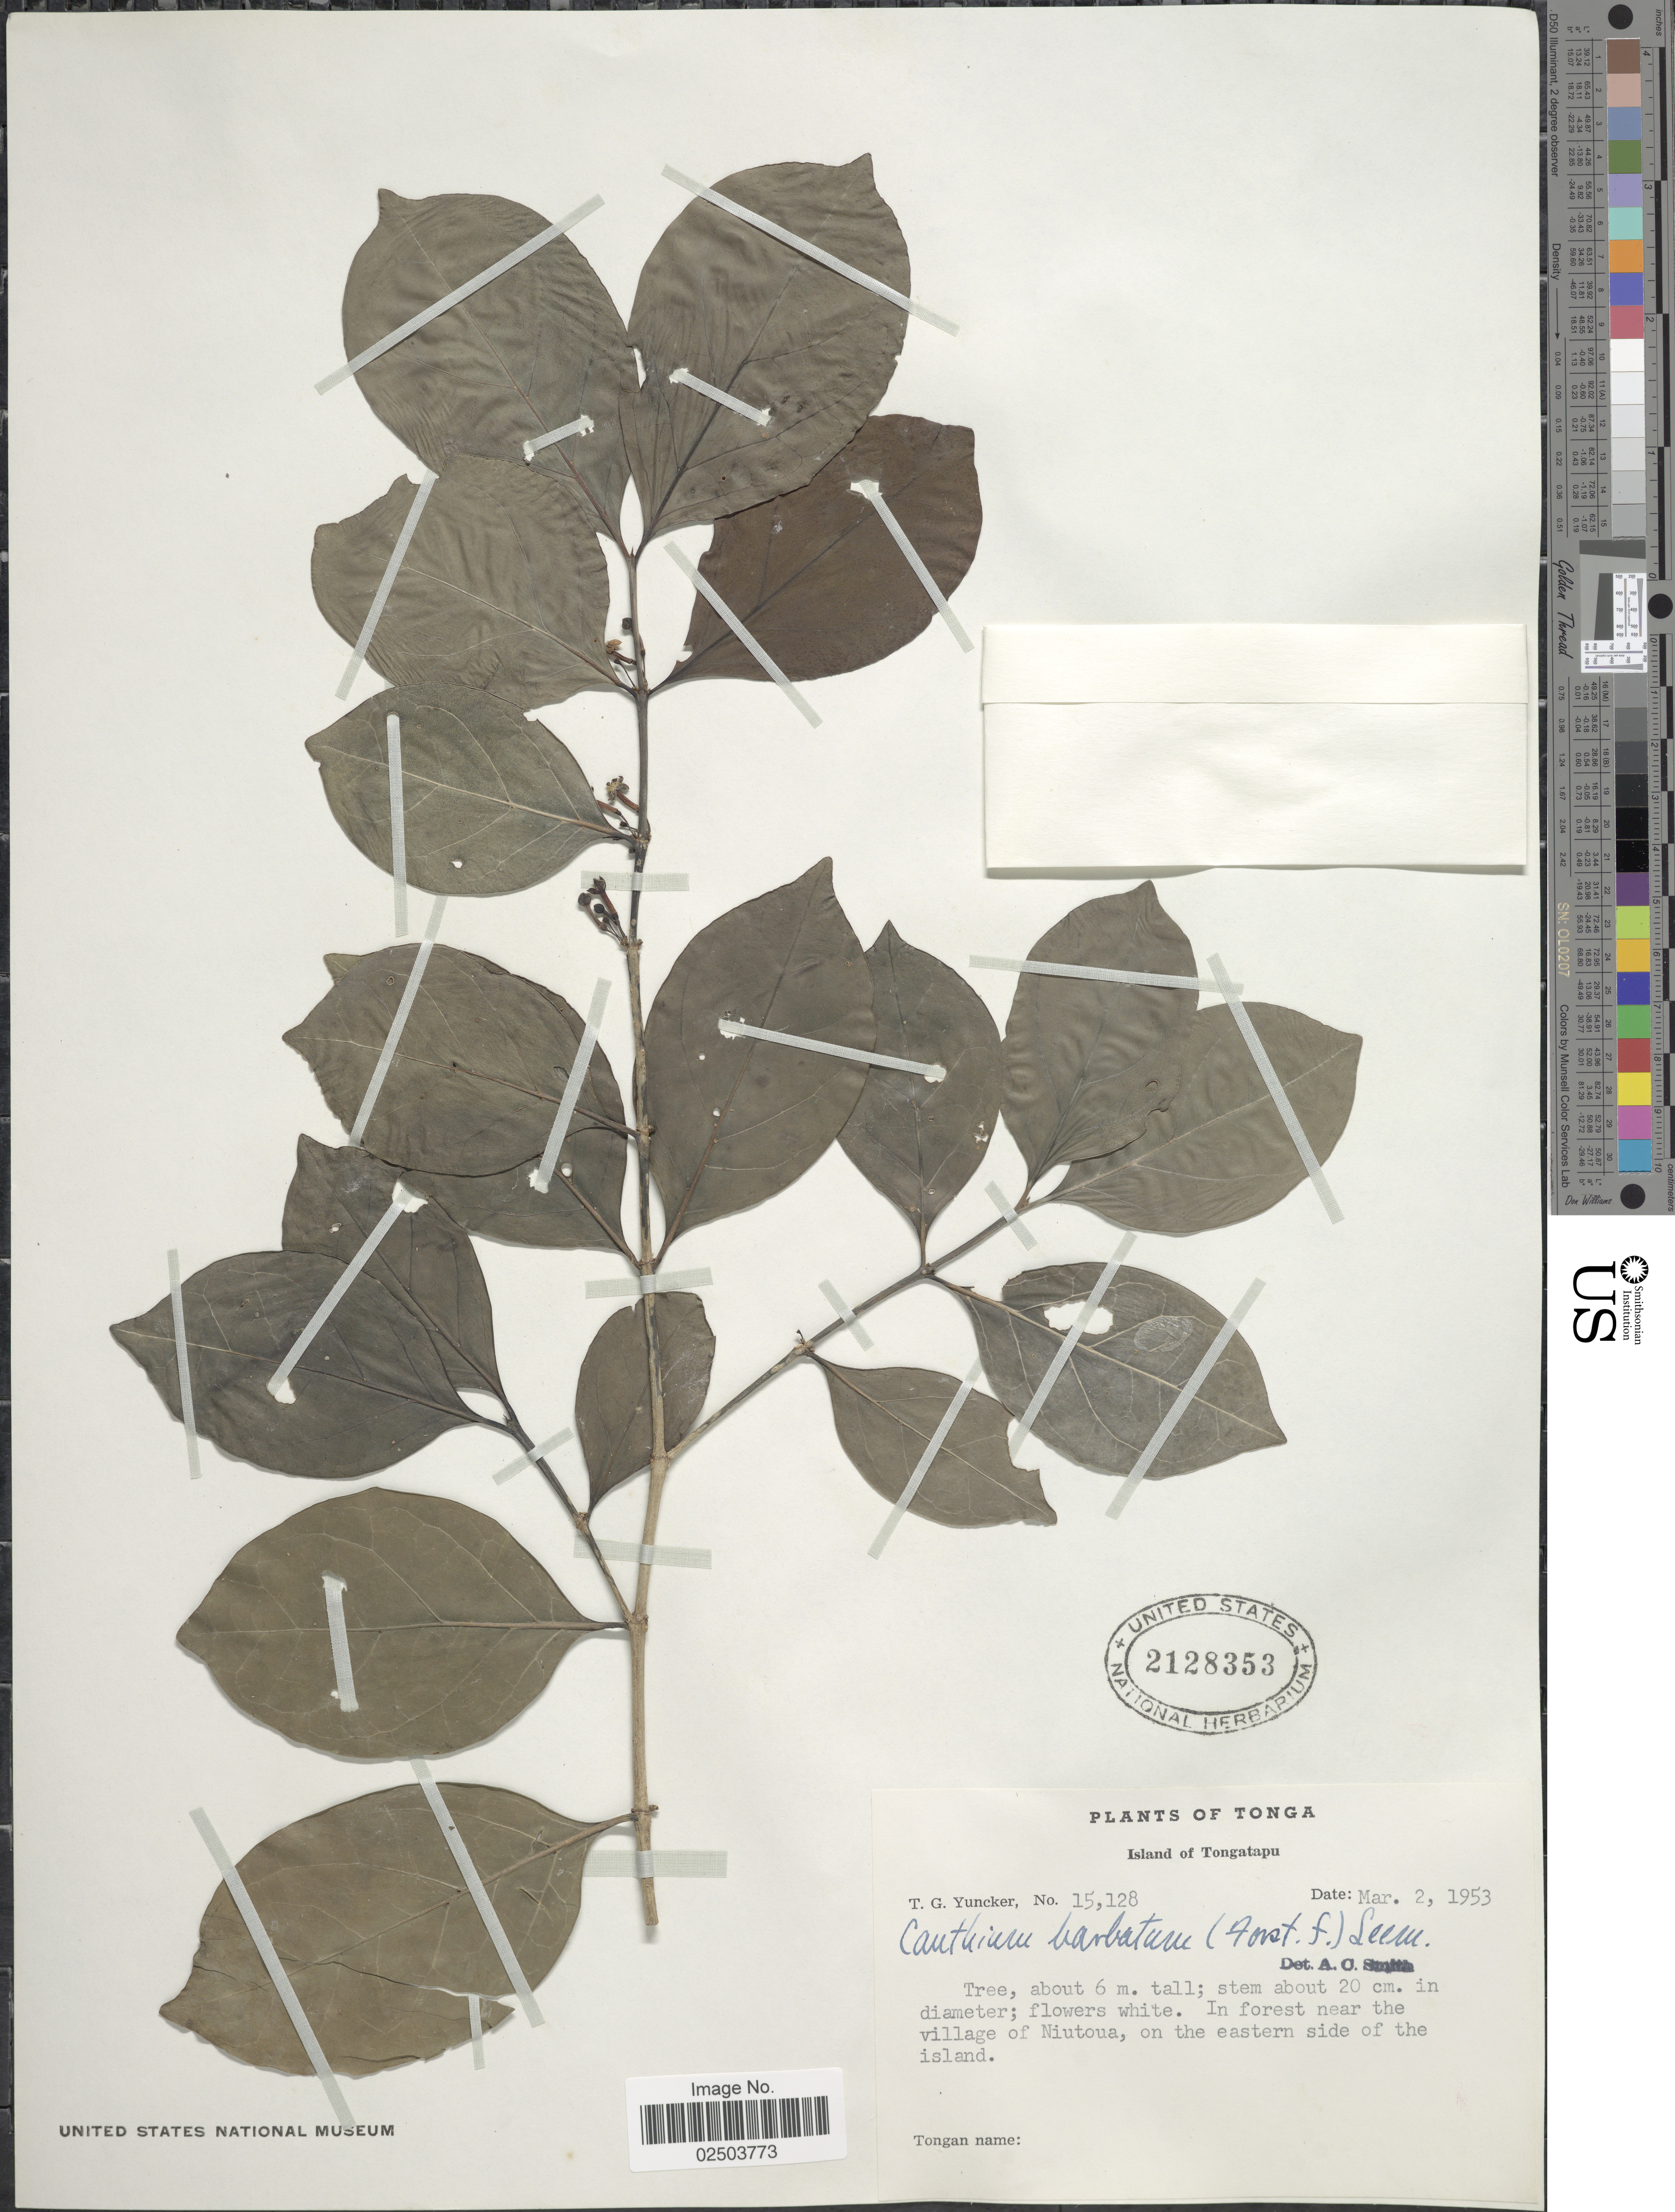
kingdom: Plantae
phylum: Tracheophyta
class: Magnoliopsida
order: Gentianales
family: Rubiaceae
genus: Canthium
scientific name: Canthium barbatum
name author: (G. Forst.) Seem.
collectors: T. G. Yuncker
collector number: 15128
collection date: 1953-03-02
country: Tonga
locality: Island of Tongatapu. In forest near the village of Niutoua, on the eastern side of the island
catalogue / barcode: US 2128353